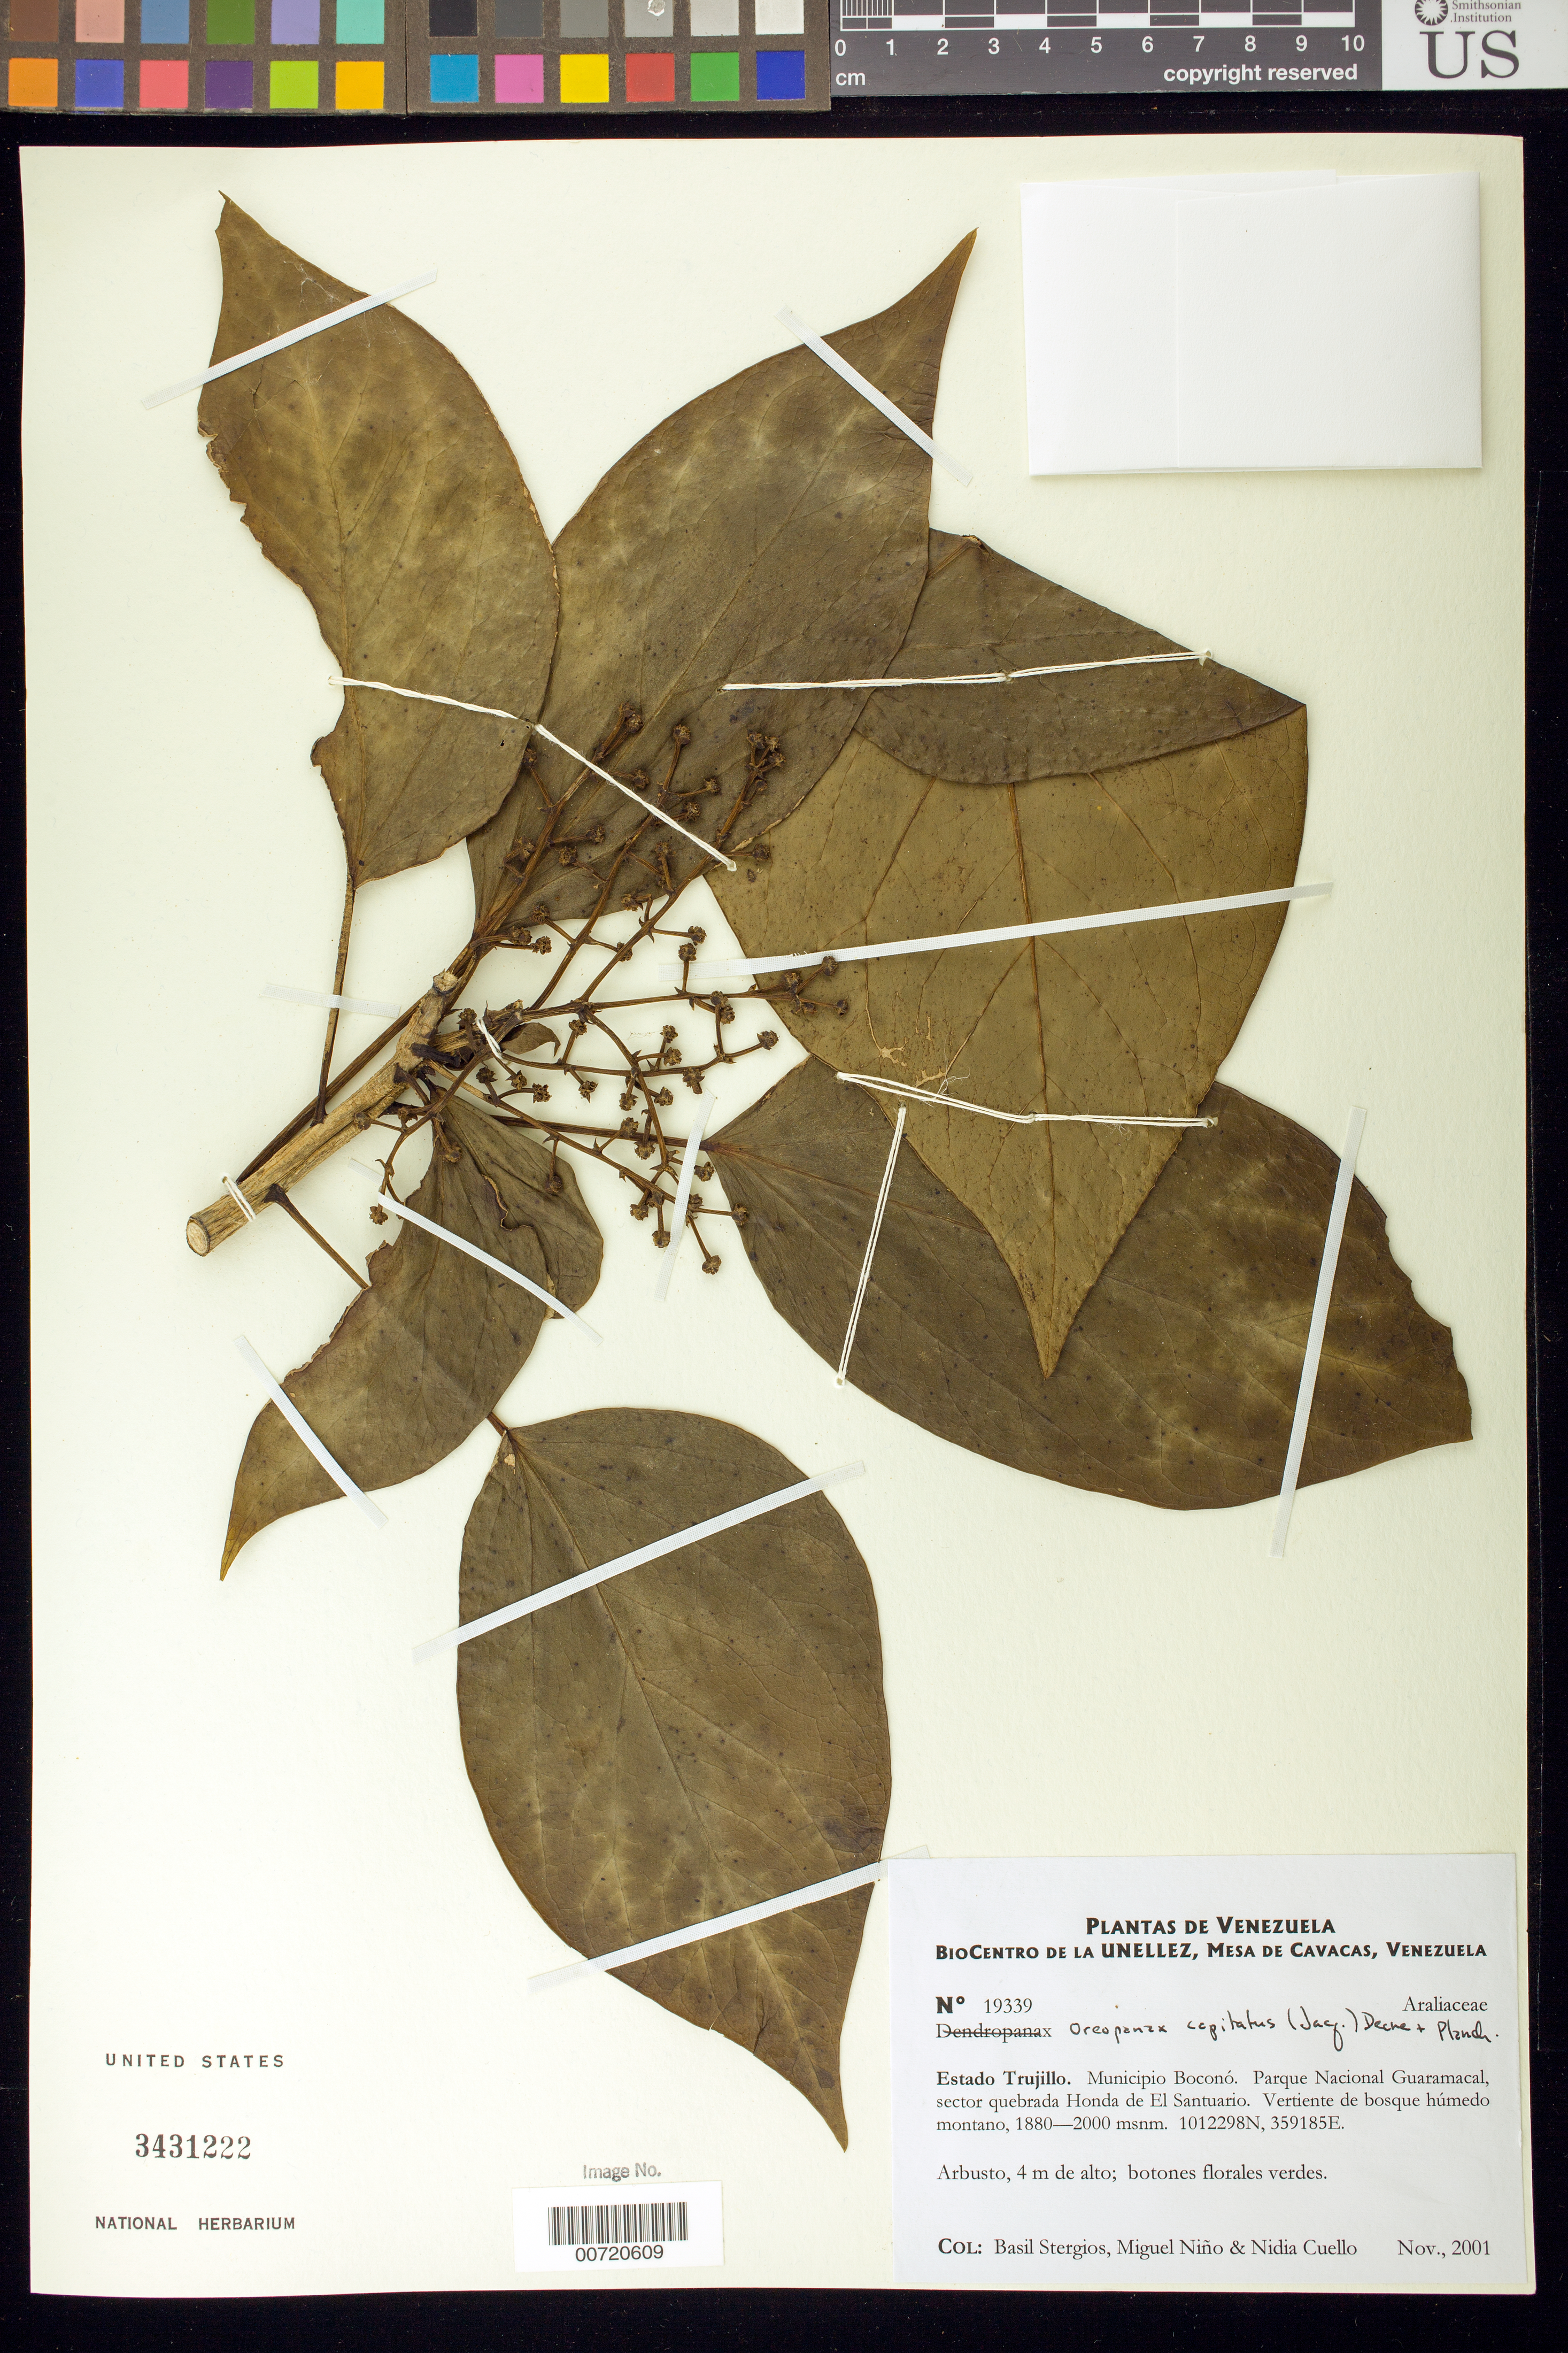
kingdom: Plantae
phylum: Tracheophyta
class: Magnoliopsida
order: Apiales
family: Araliaceae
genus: Oreopanax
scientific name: Oreopanax capitatus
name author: (Jacq.) Decne. & Planch.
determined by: Dorr, L. J., (BOT), Smithsonian Institution - National Museum of Natural History (UNITED STATES)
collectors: B. G. Stergios, S. M. Niño & N. L. Cuello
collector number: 19339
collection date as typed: Nov 2001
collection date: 2001-11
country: Venezuela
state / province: Trujillo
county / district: Boconó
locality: Parque Nacional Guaramacal. Sector quebrada Honda de El Santuario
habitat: Vertiente de bosque húmedo montano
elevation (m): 1880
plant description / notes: PORT, US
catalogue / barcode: US 3431222